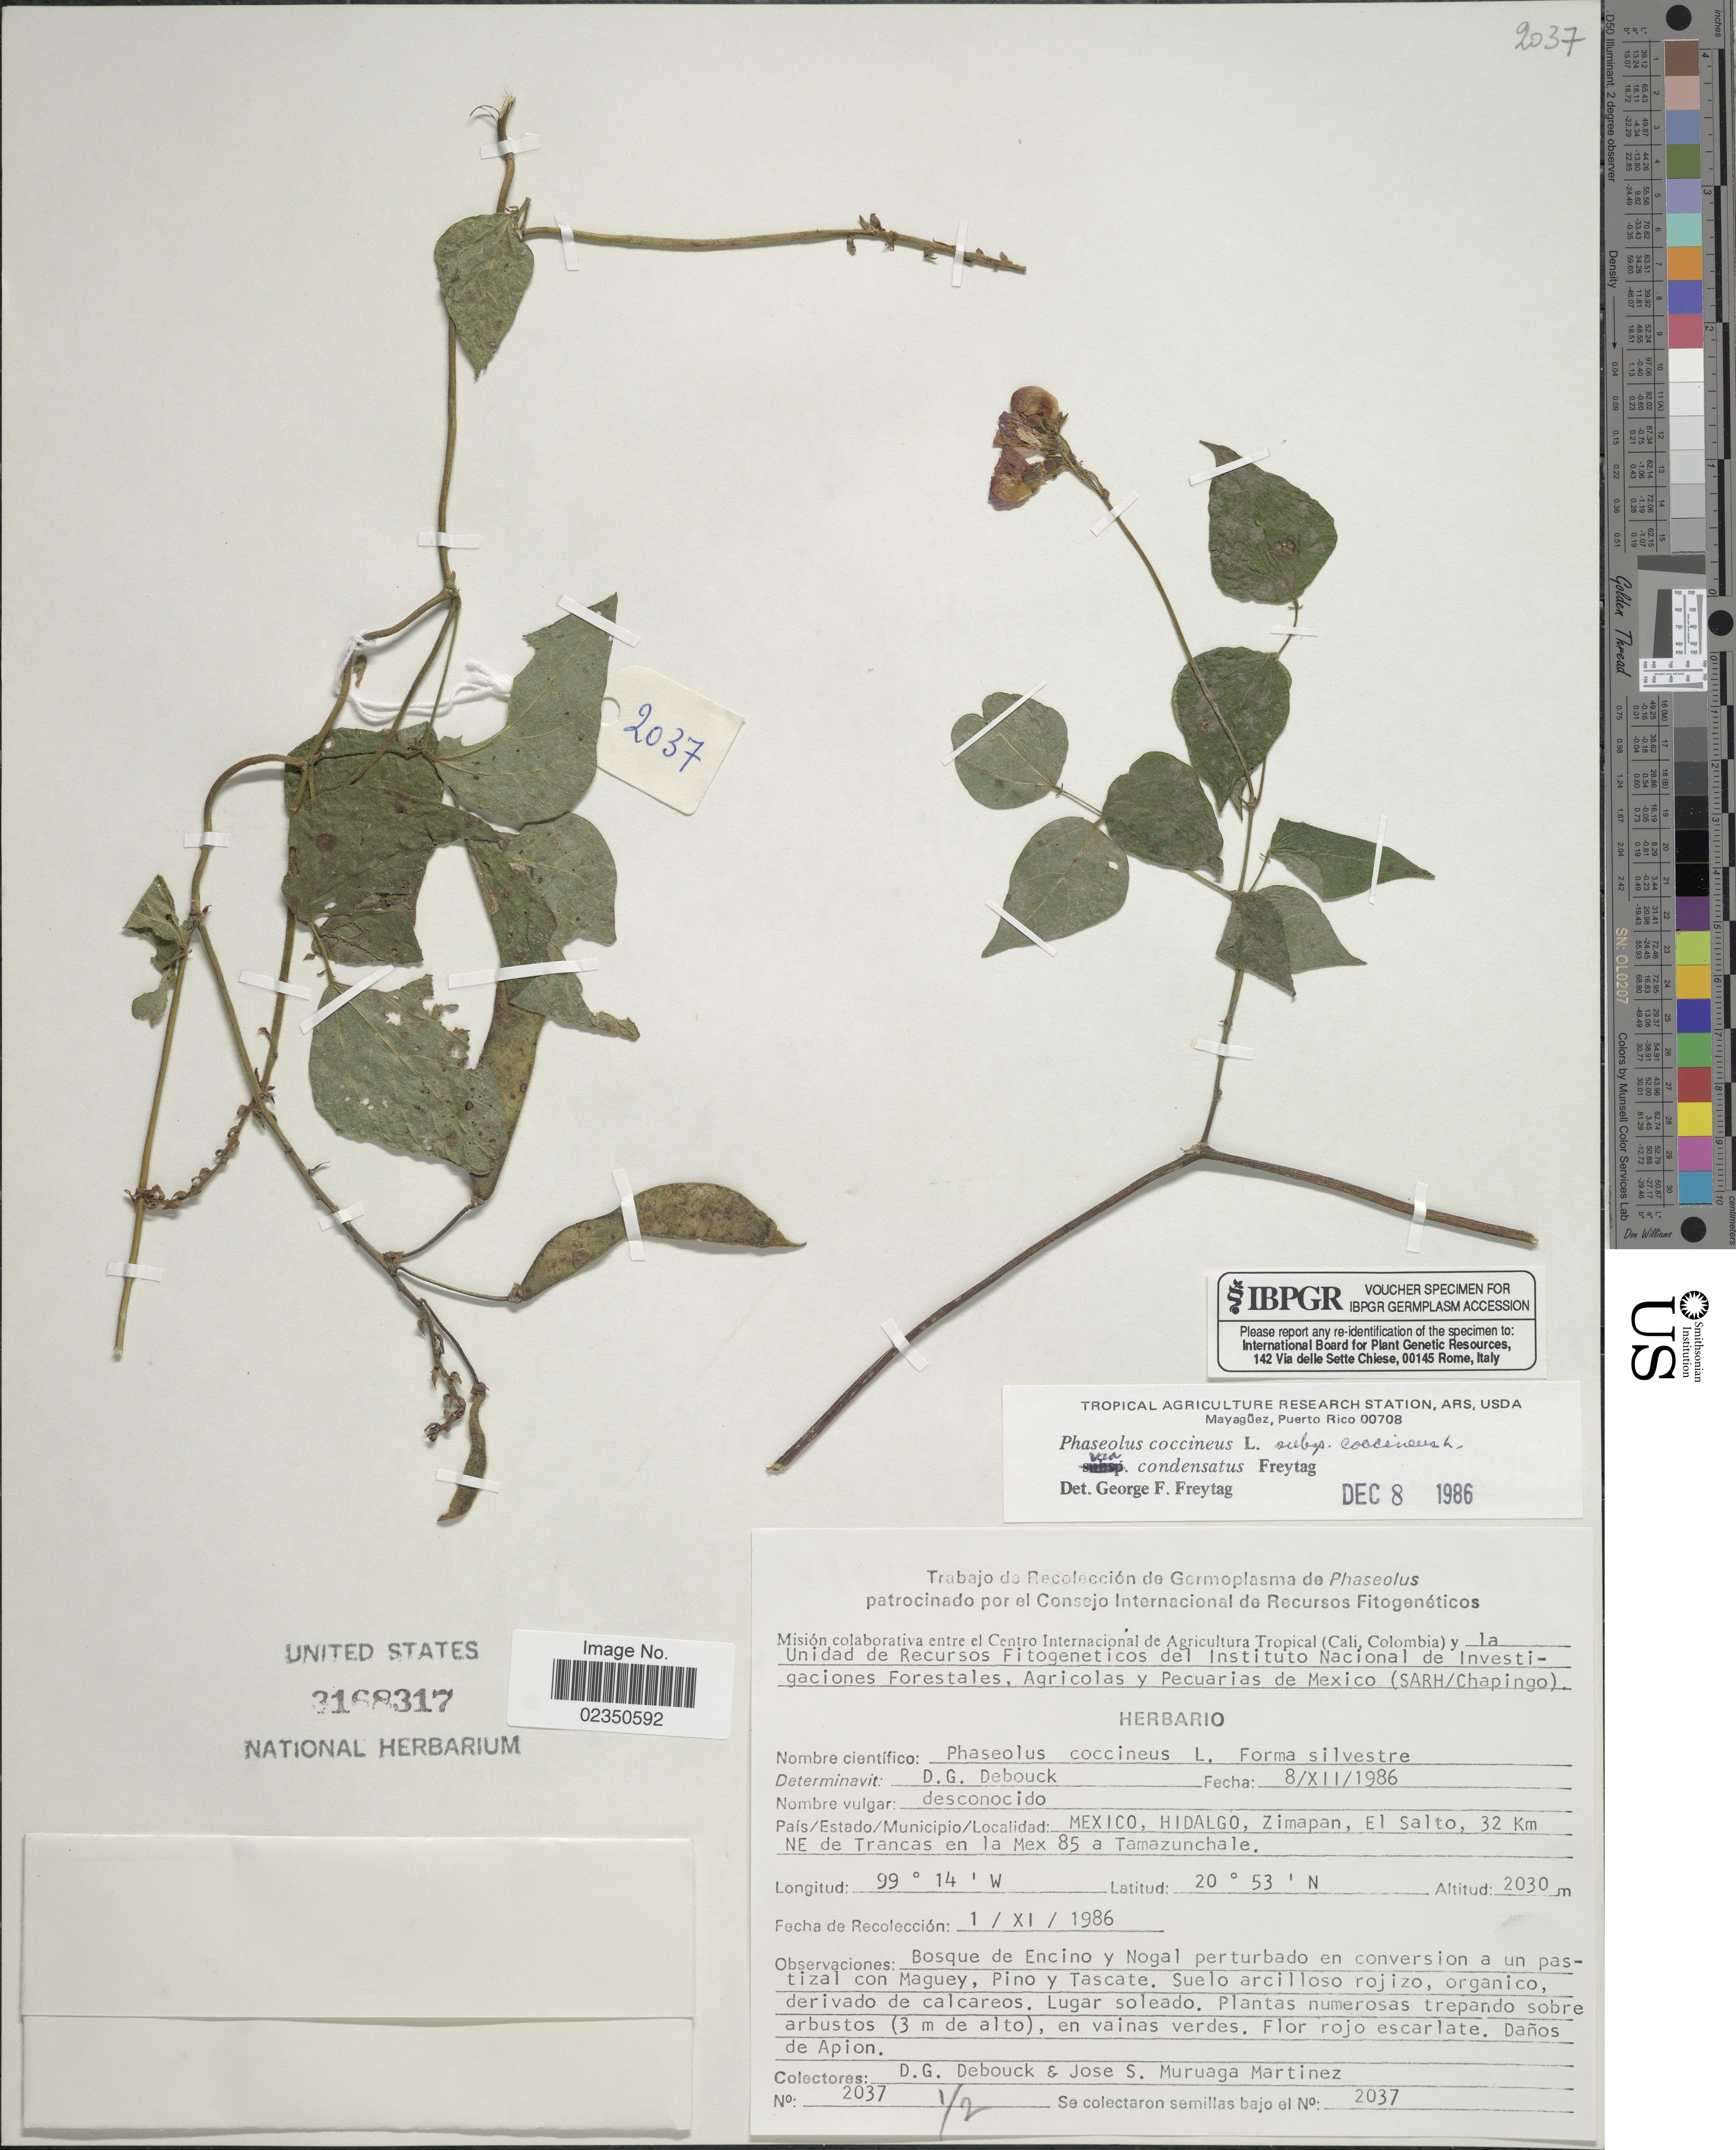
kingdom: Plantae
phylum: Tracheophyta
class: Magnoliopsida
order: Fabales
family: Fabaceae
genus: Phaseolus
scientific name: Phaseolus coccineus var. condensatus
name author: Freytag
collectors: D. Debouck & J. Muruaga Martinez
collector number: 2037 1/2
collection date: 1986-11-01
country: Mexico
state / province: Hidalgo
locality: Zimapan, El Salto, 32 Km NE de Trancas en la Mex 85 a Tamazunchale.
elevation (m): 2030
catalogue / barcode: US 3168317